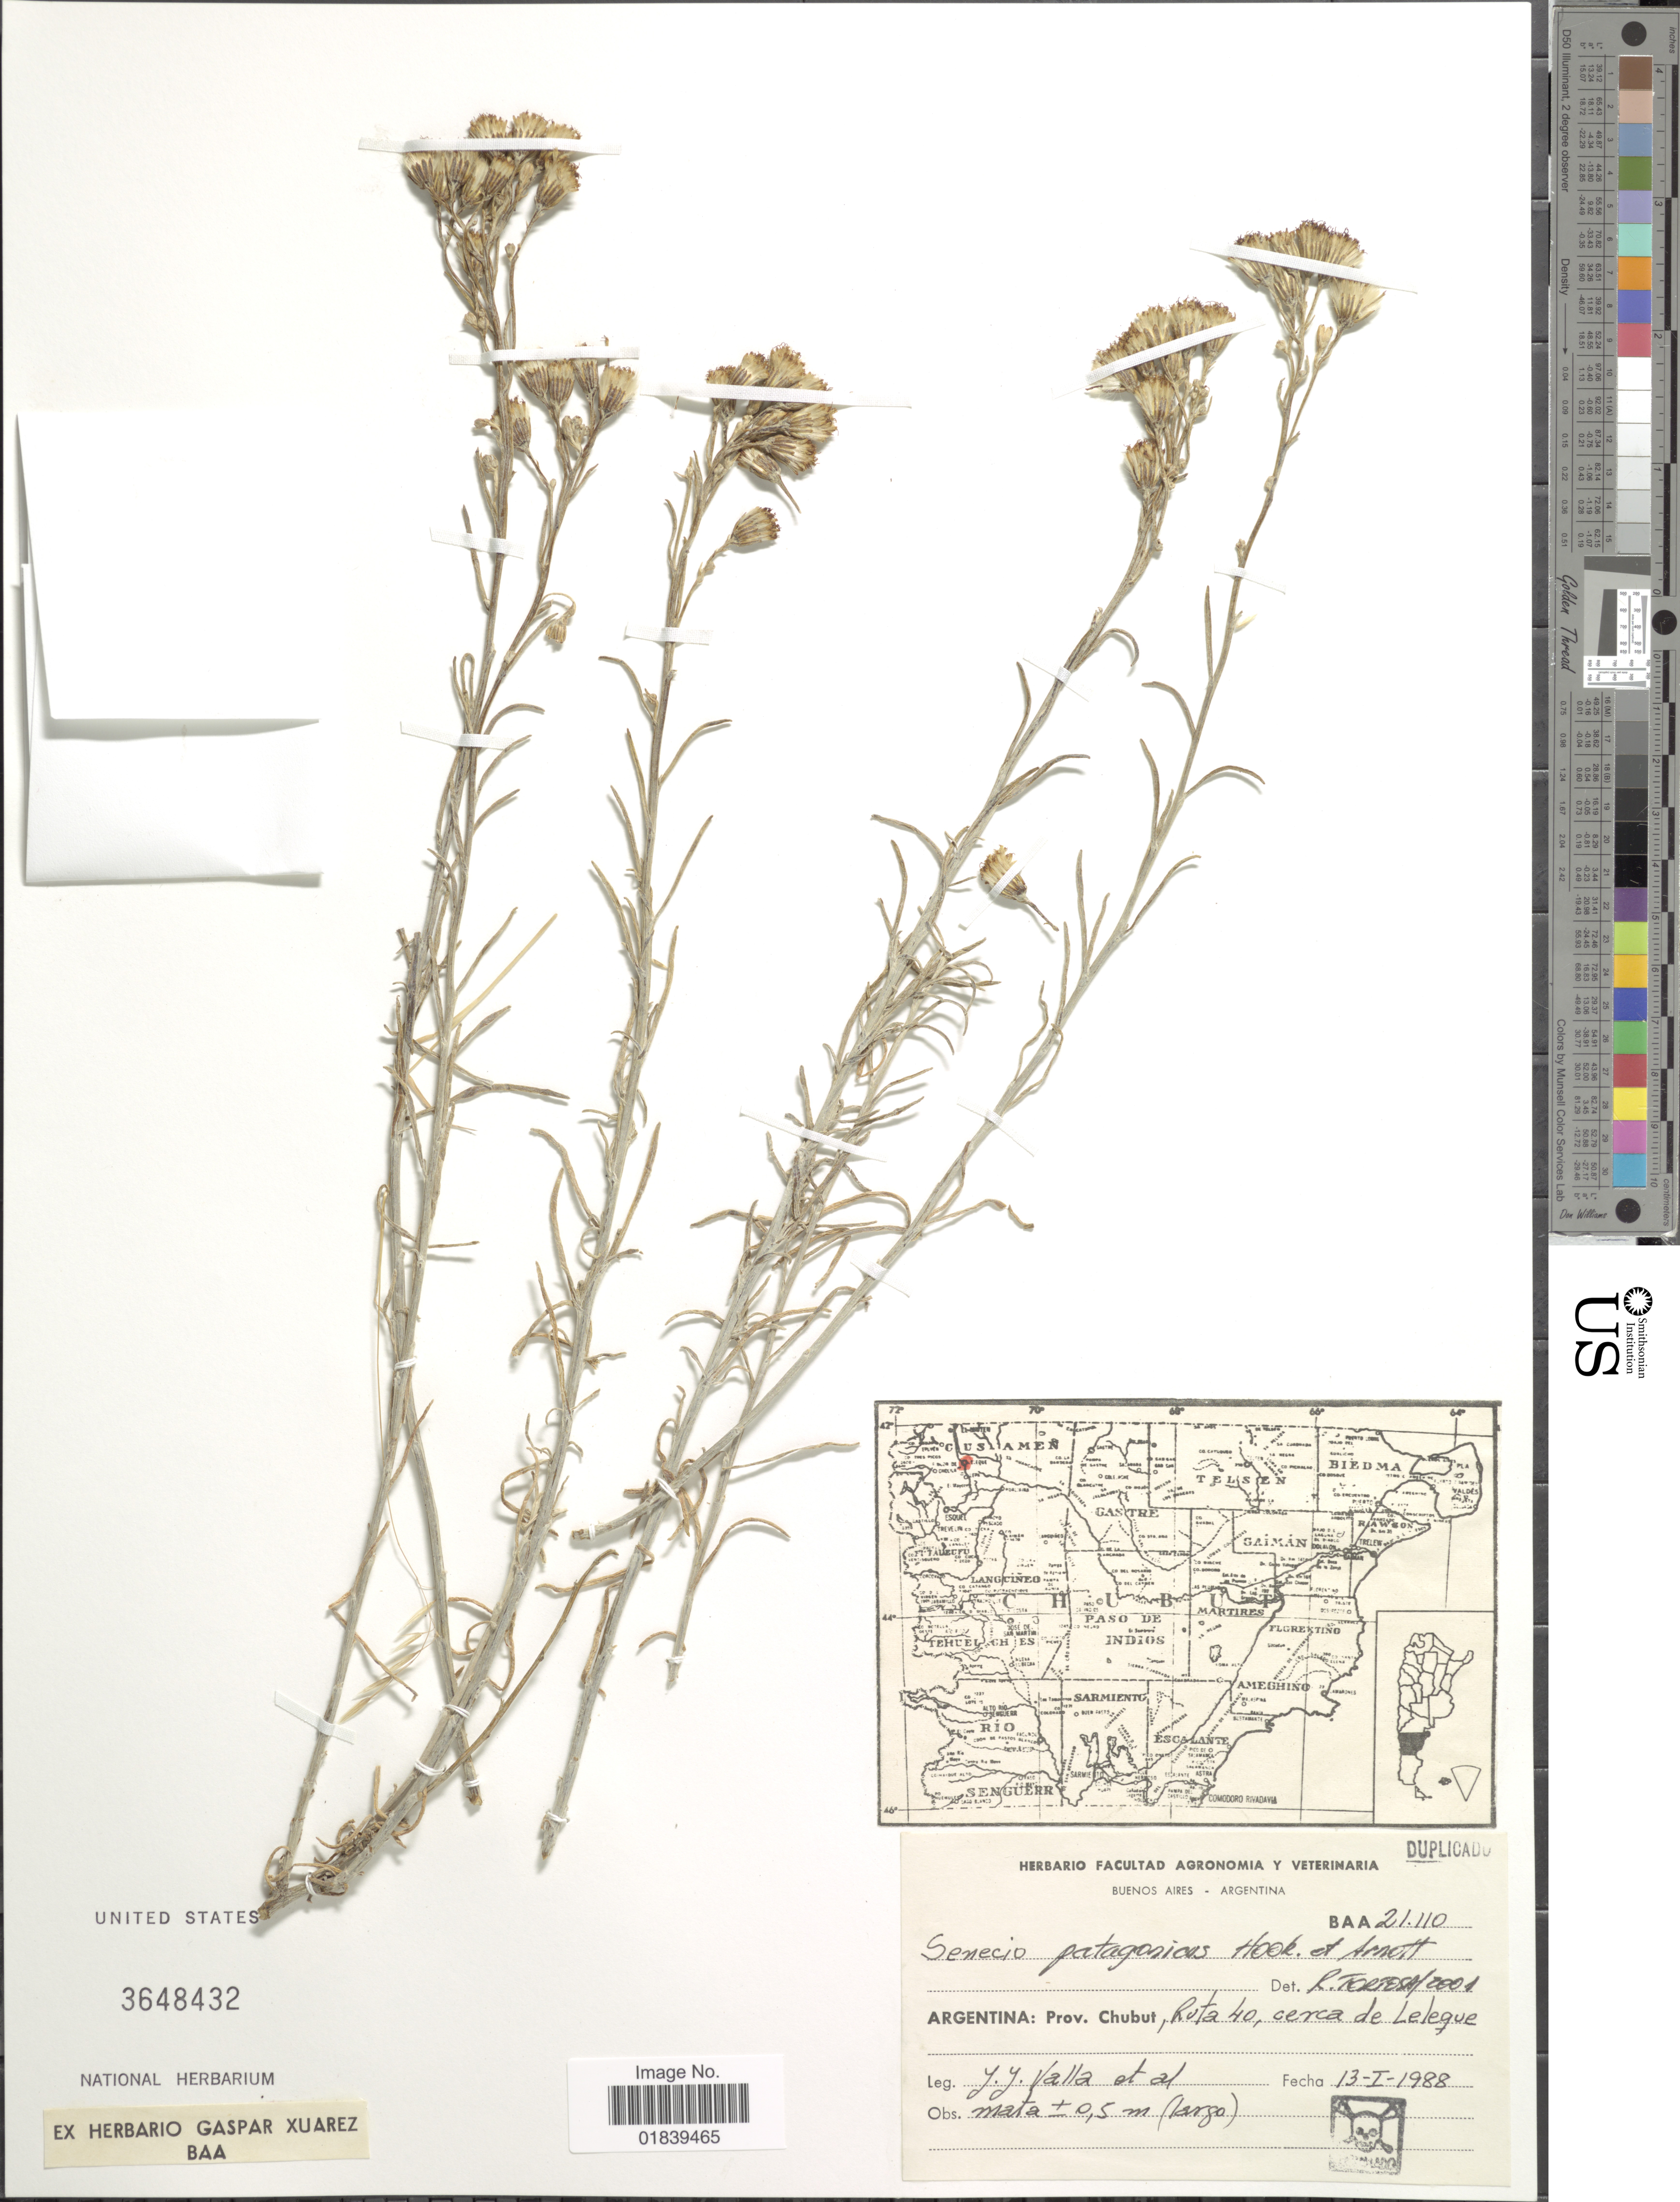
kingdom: Plantae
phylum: Tracheophyta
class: Magnoliopsida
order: Asterales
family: Asteraceae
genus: Senecio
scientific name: Senecio patagonicus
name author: Hook. & Arn.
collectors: J. Valla & et al.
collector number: BAA21110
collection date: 1988-01-13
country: Argentina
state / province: Chubut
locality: Ruta 40, cerca de Leleque .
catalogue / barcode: US 3648432